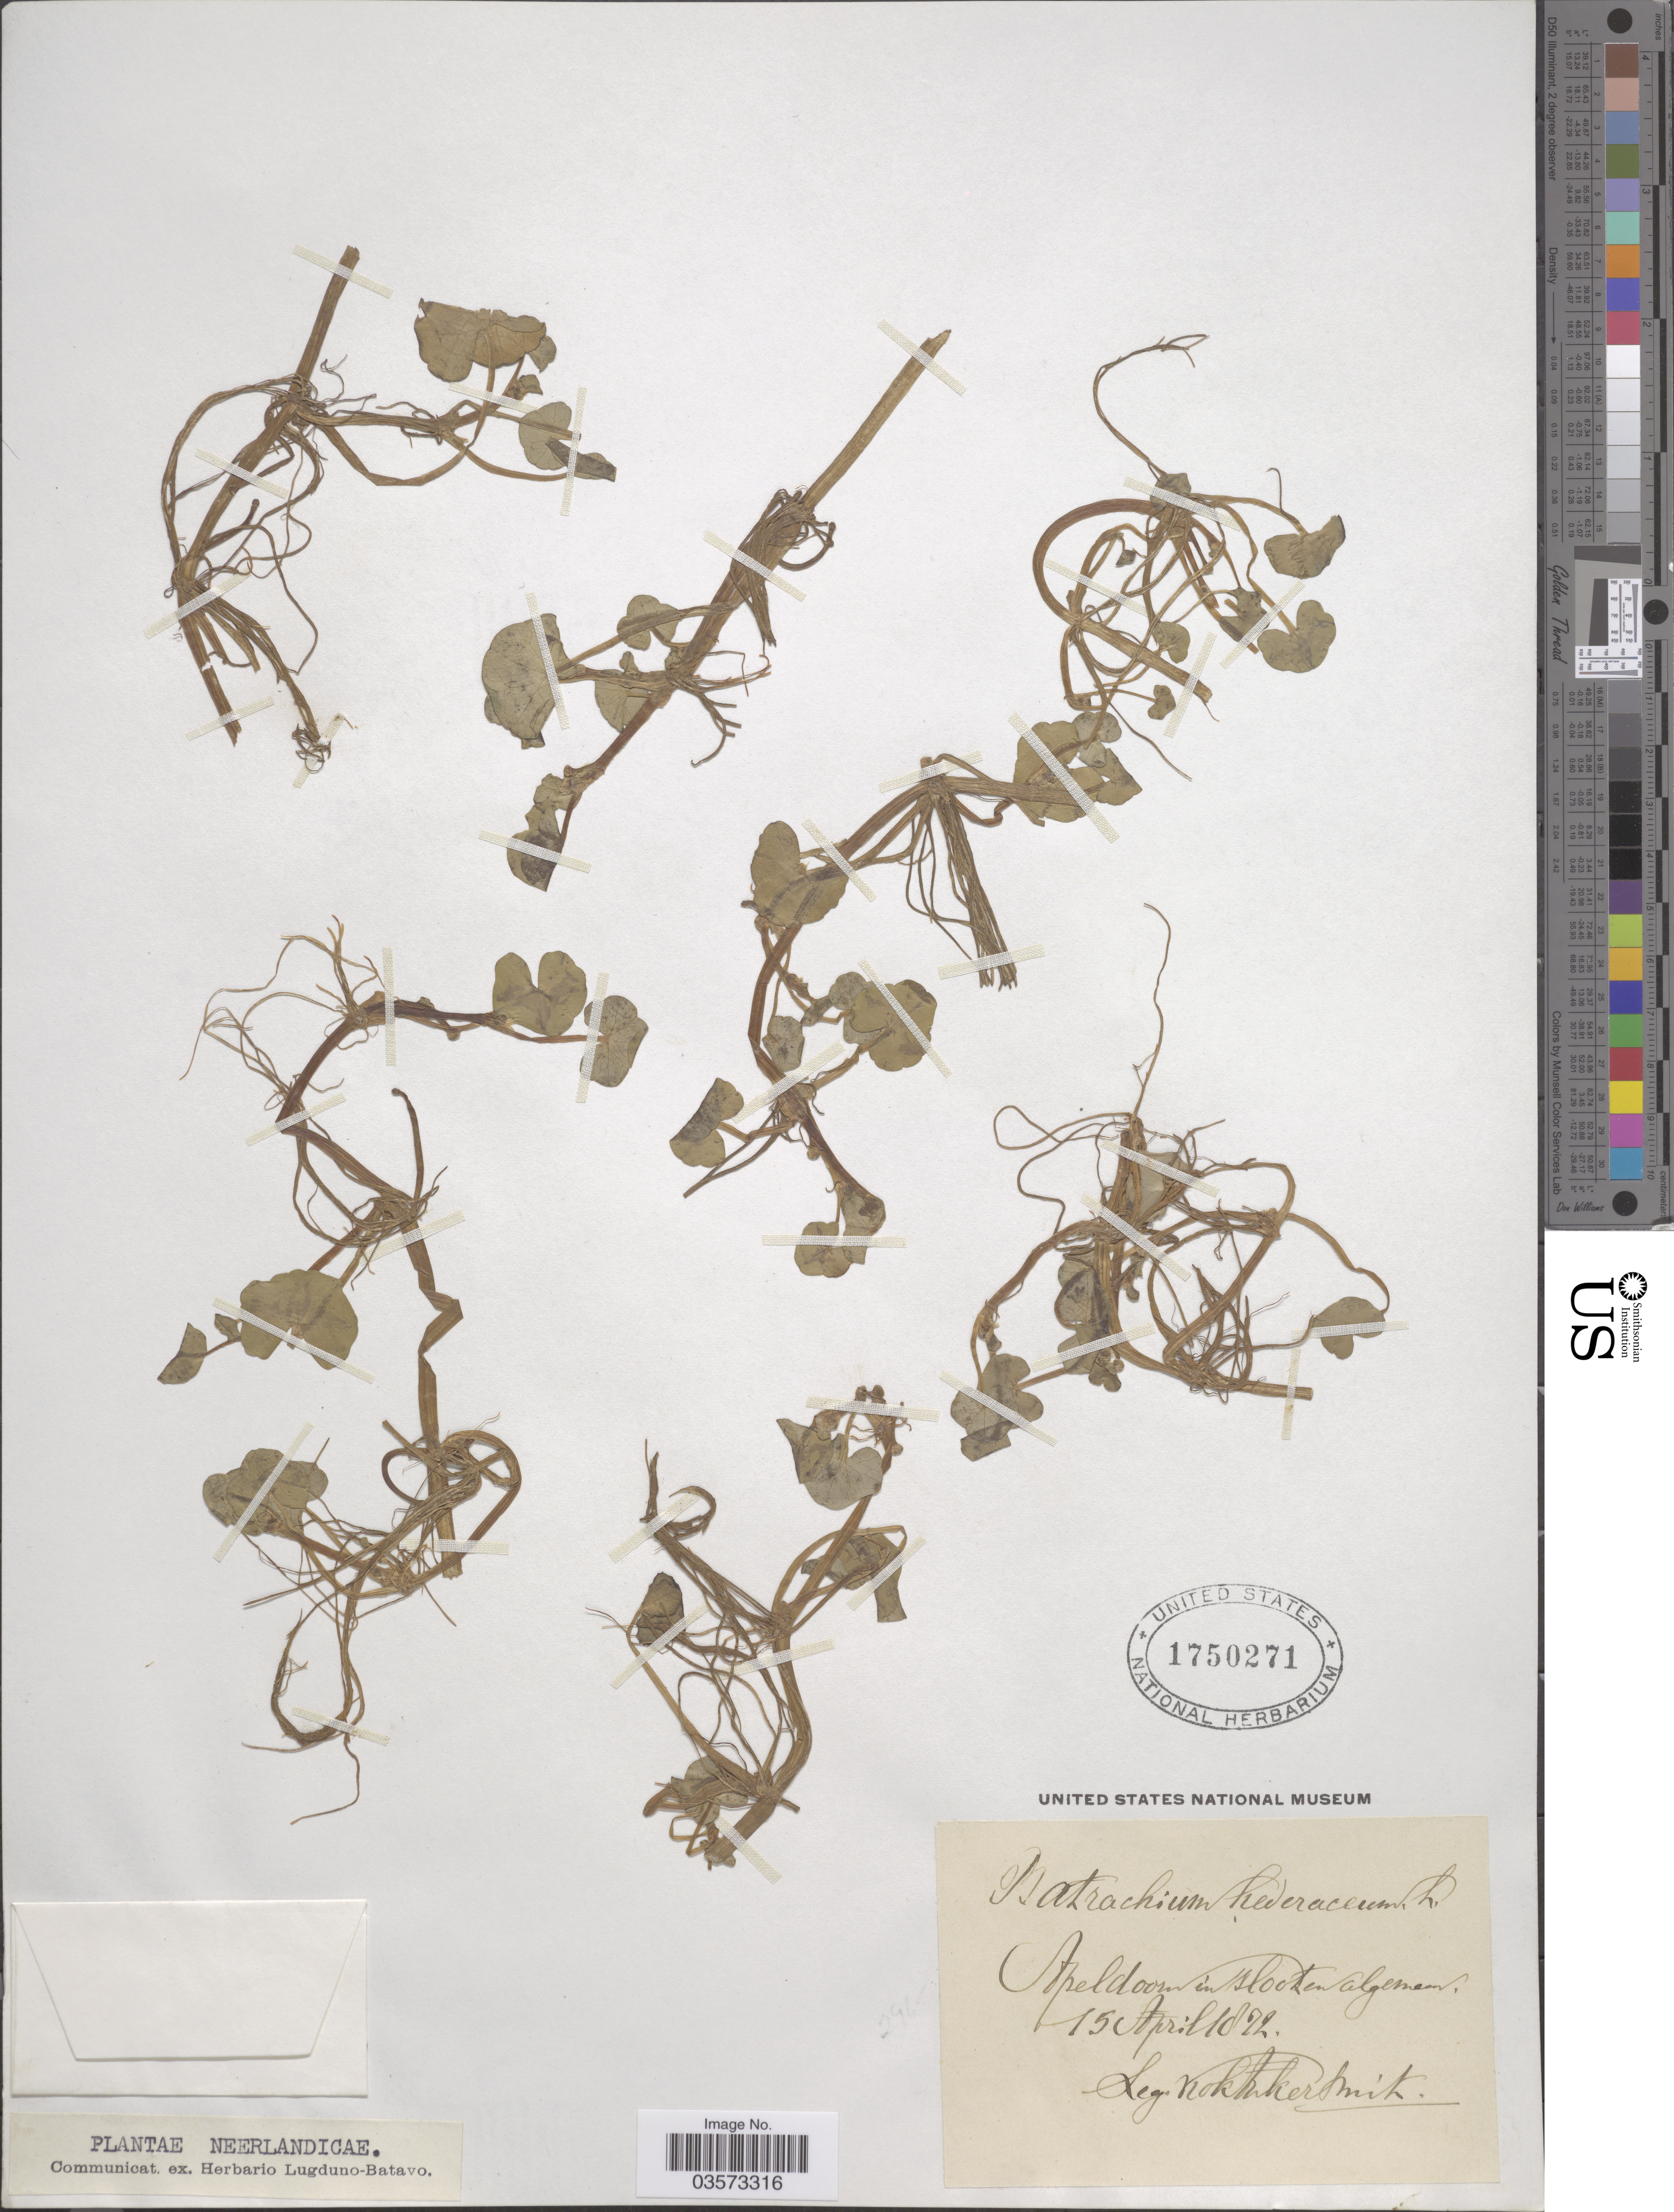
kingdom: Plantae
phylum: Tracheophyta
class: Magnoliopsida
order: Ranunculales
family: Ranunculaceae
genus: Ranunculus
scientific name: Ranunculus hederaceus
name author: L.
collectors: Kok Ankersmit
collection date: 1872-04-15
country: Netherlands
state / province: Gelderland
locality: Neerlandicae. Apeldoorn in slooten algemeen.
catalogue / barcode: US 1750271